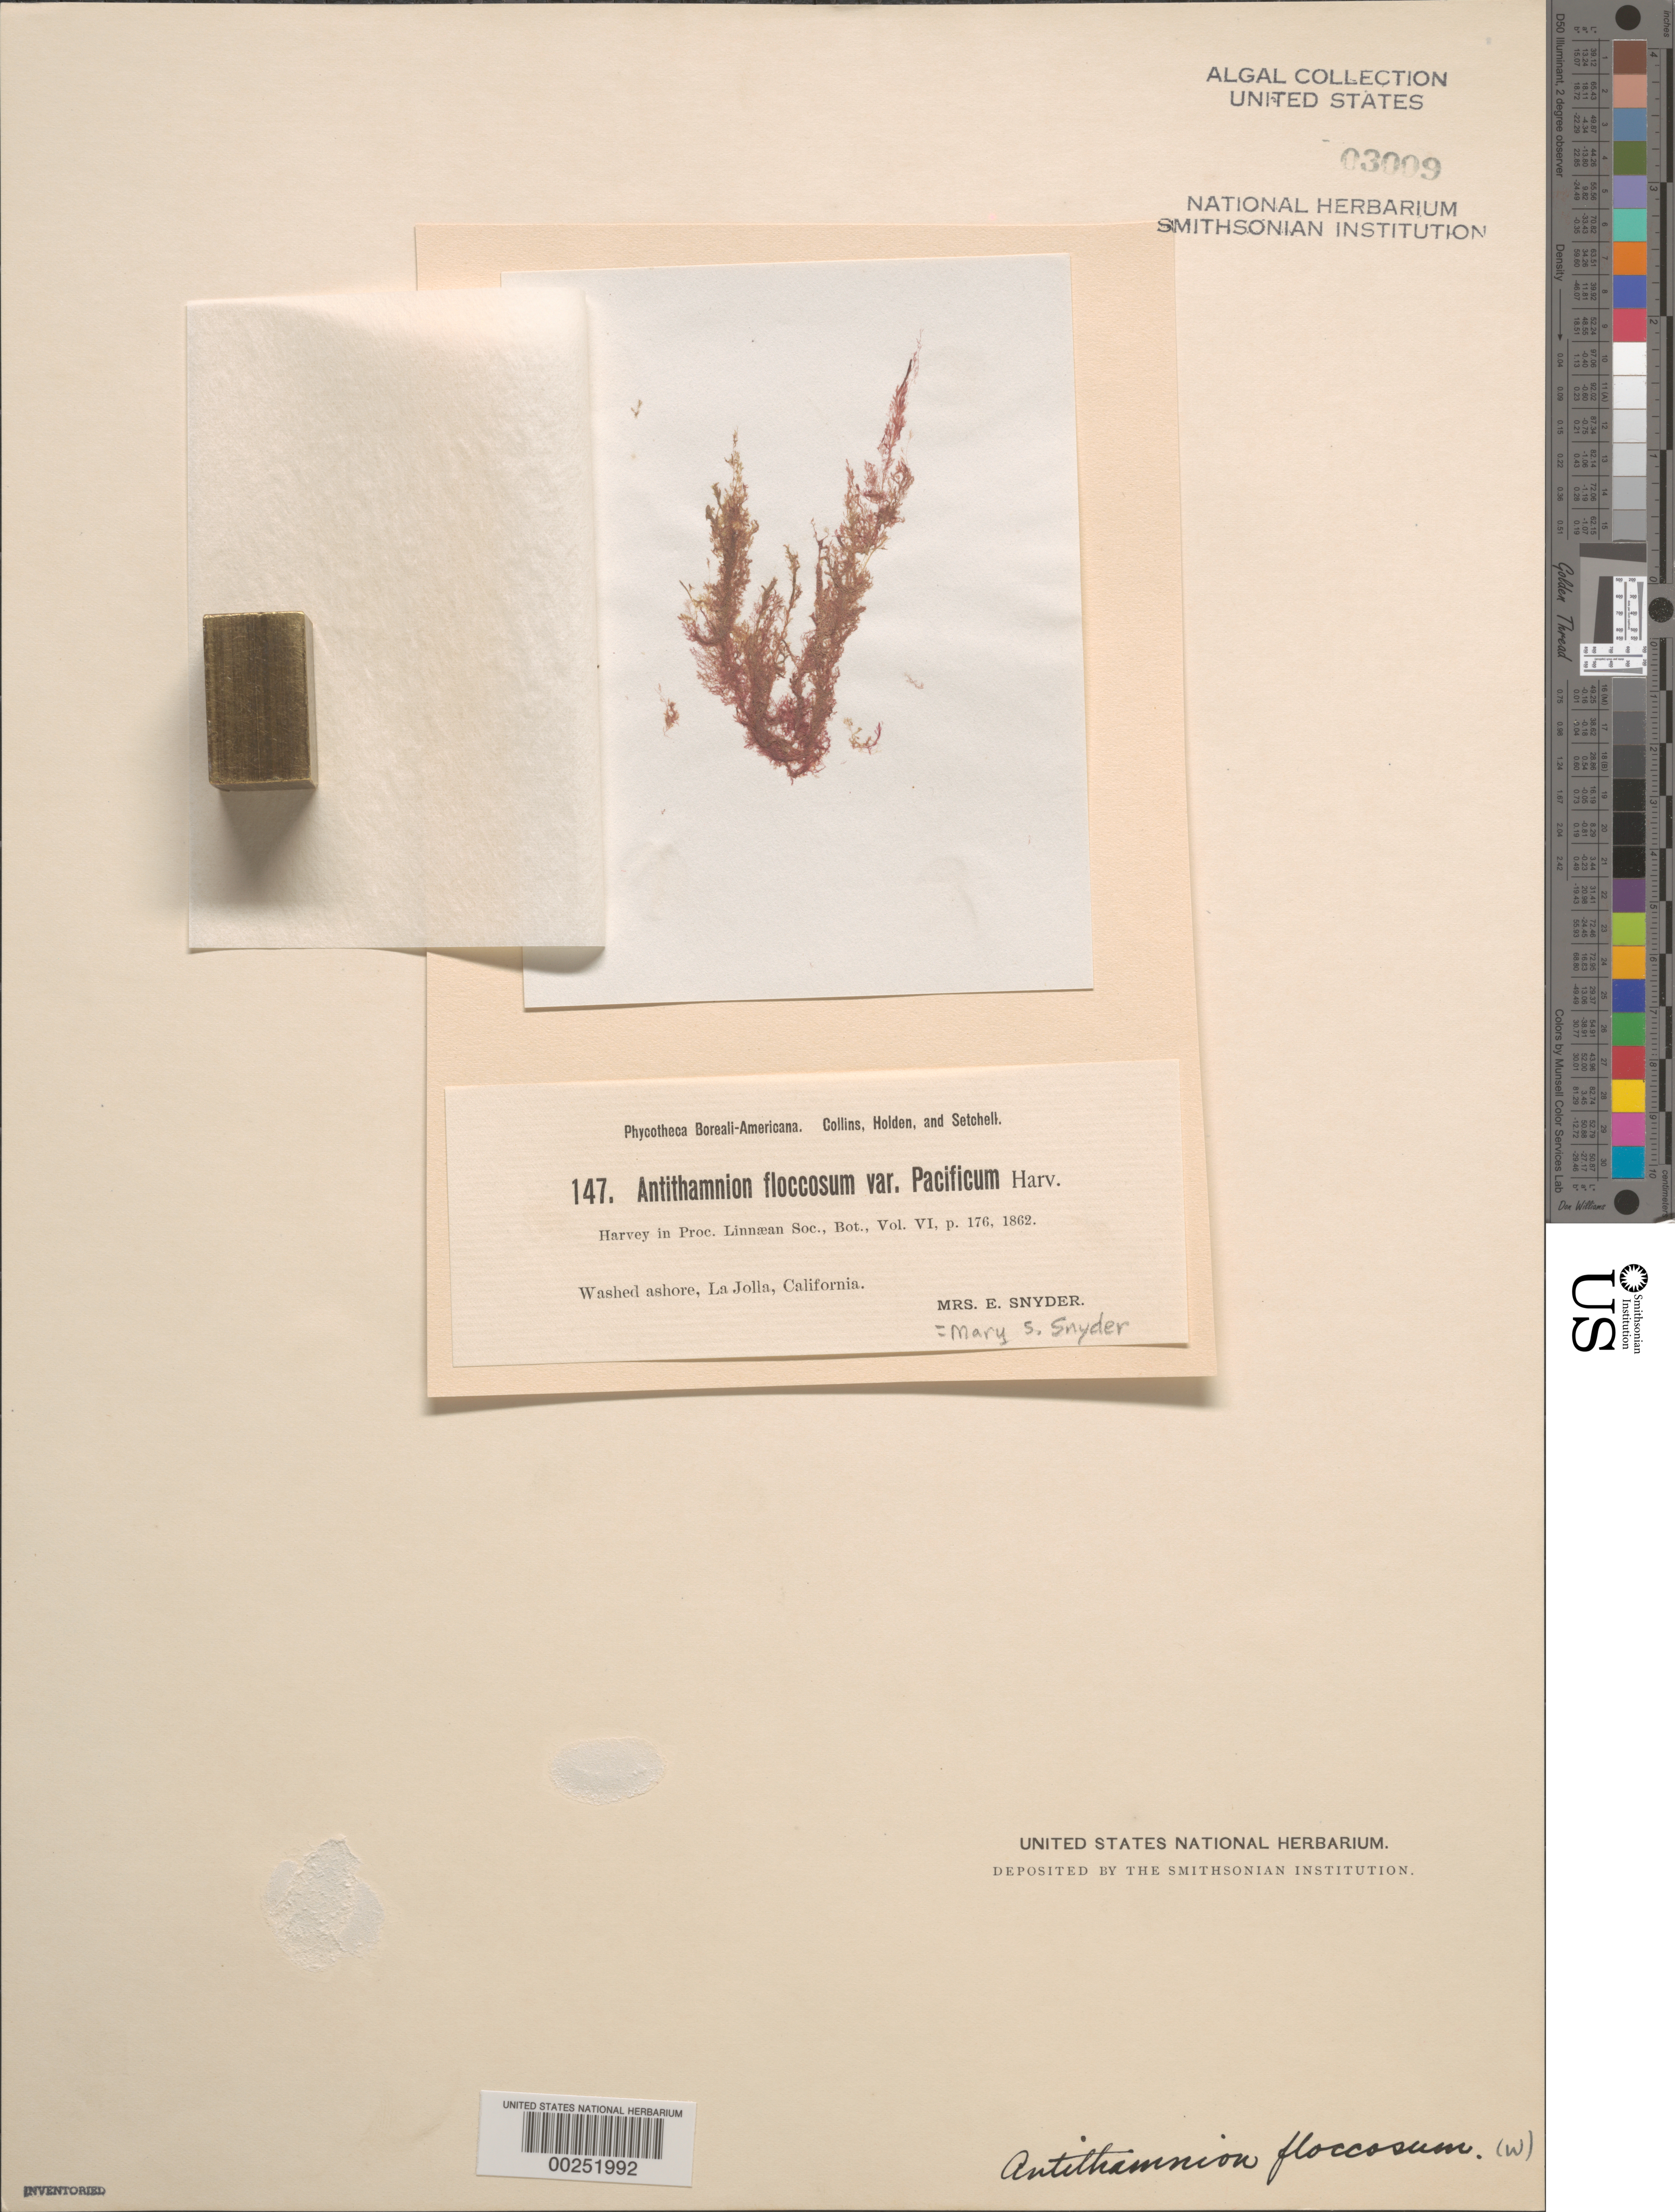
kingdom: Plantae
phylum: Rhodophyta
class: Florideophyceae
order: Ceramiales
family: Ceramiaceae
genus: Antithamnionella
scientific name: Antithamnionella floccosa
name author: (O.F. Muell.) Whittick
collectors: M. Snyder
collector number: PB-A 147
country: United States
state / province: California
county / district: San Diego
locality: La Jolla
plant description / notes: Collins, Holden & Setchell, Phycotheca Boreali-Americana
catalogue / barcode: US 3009